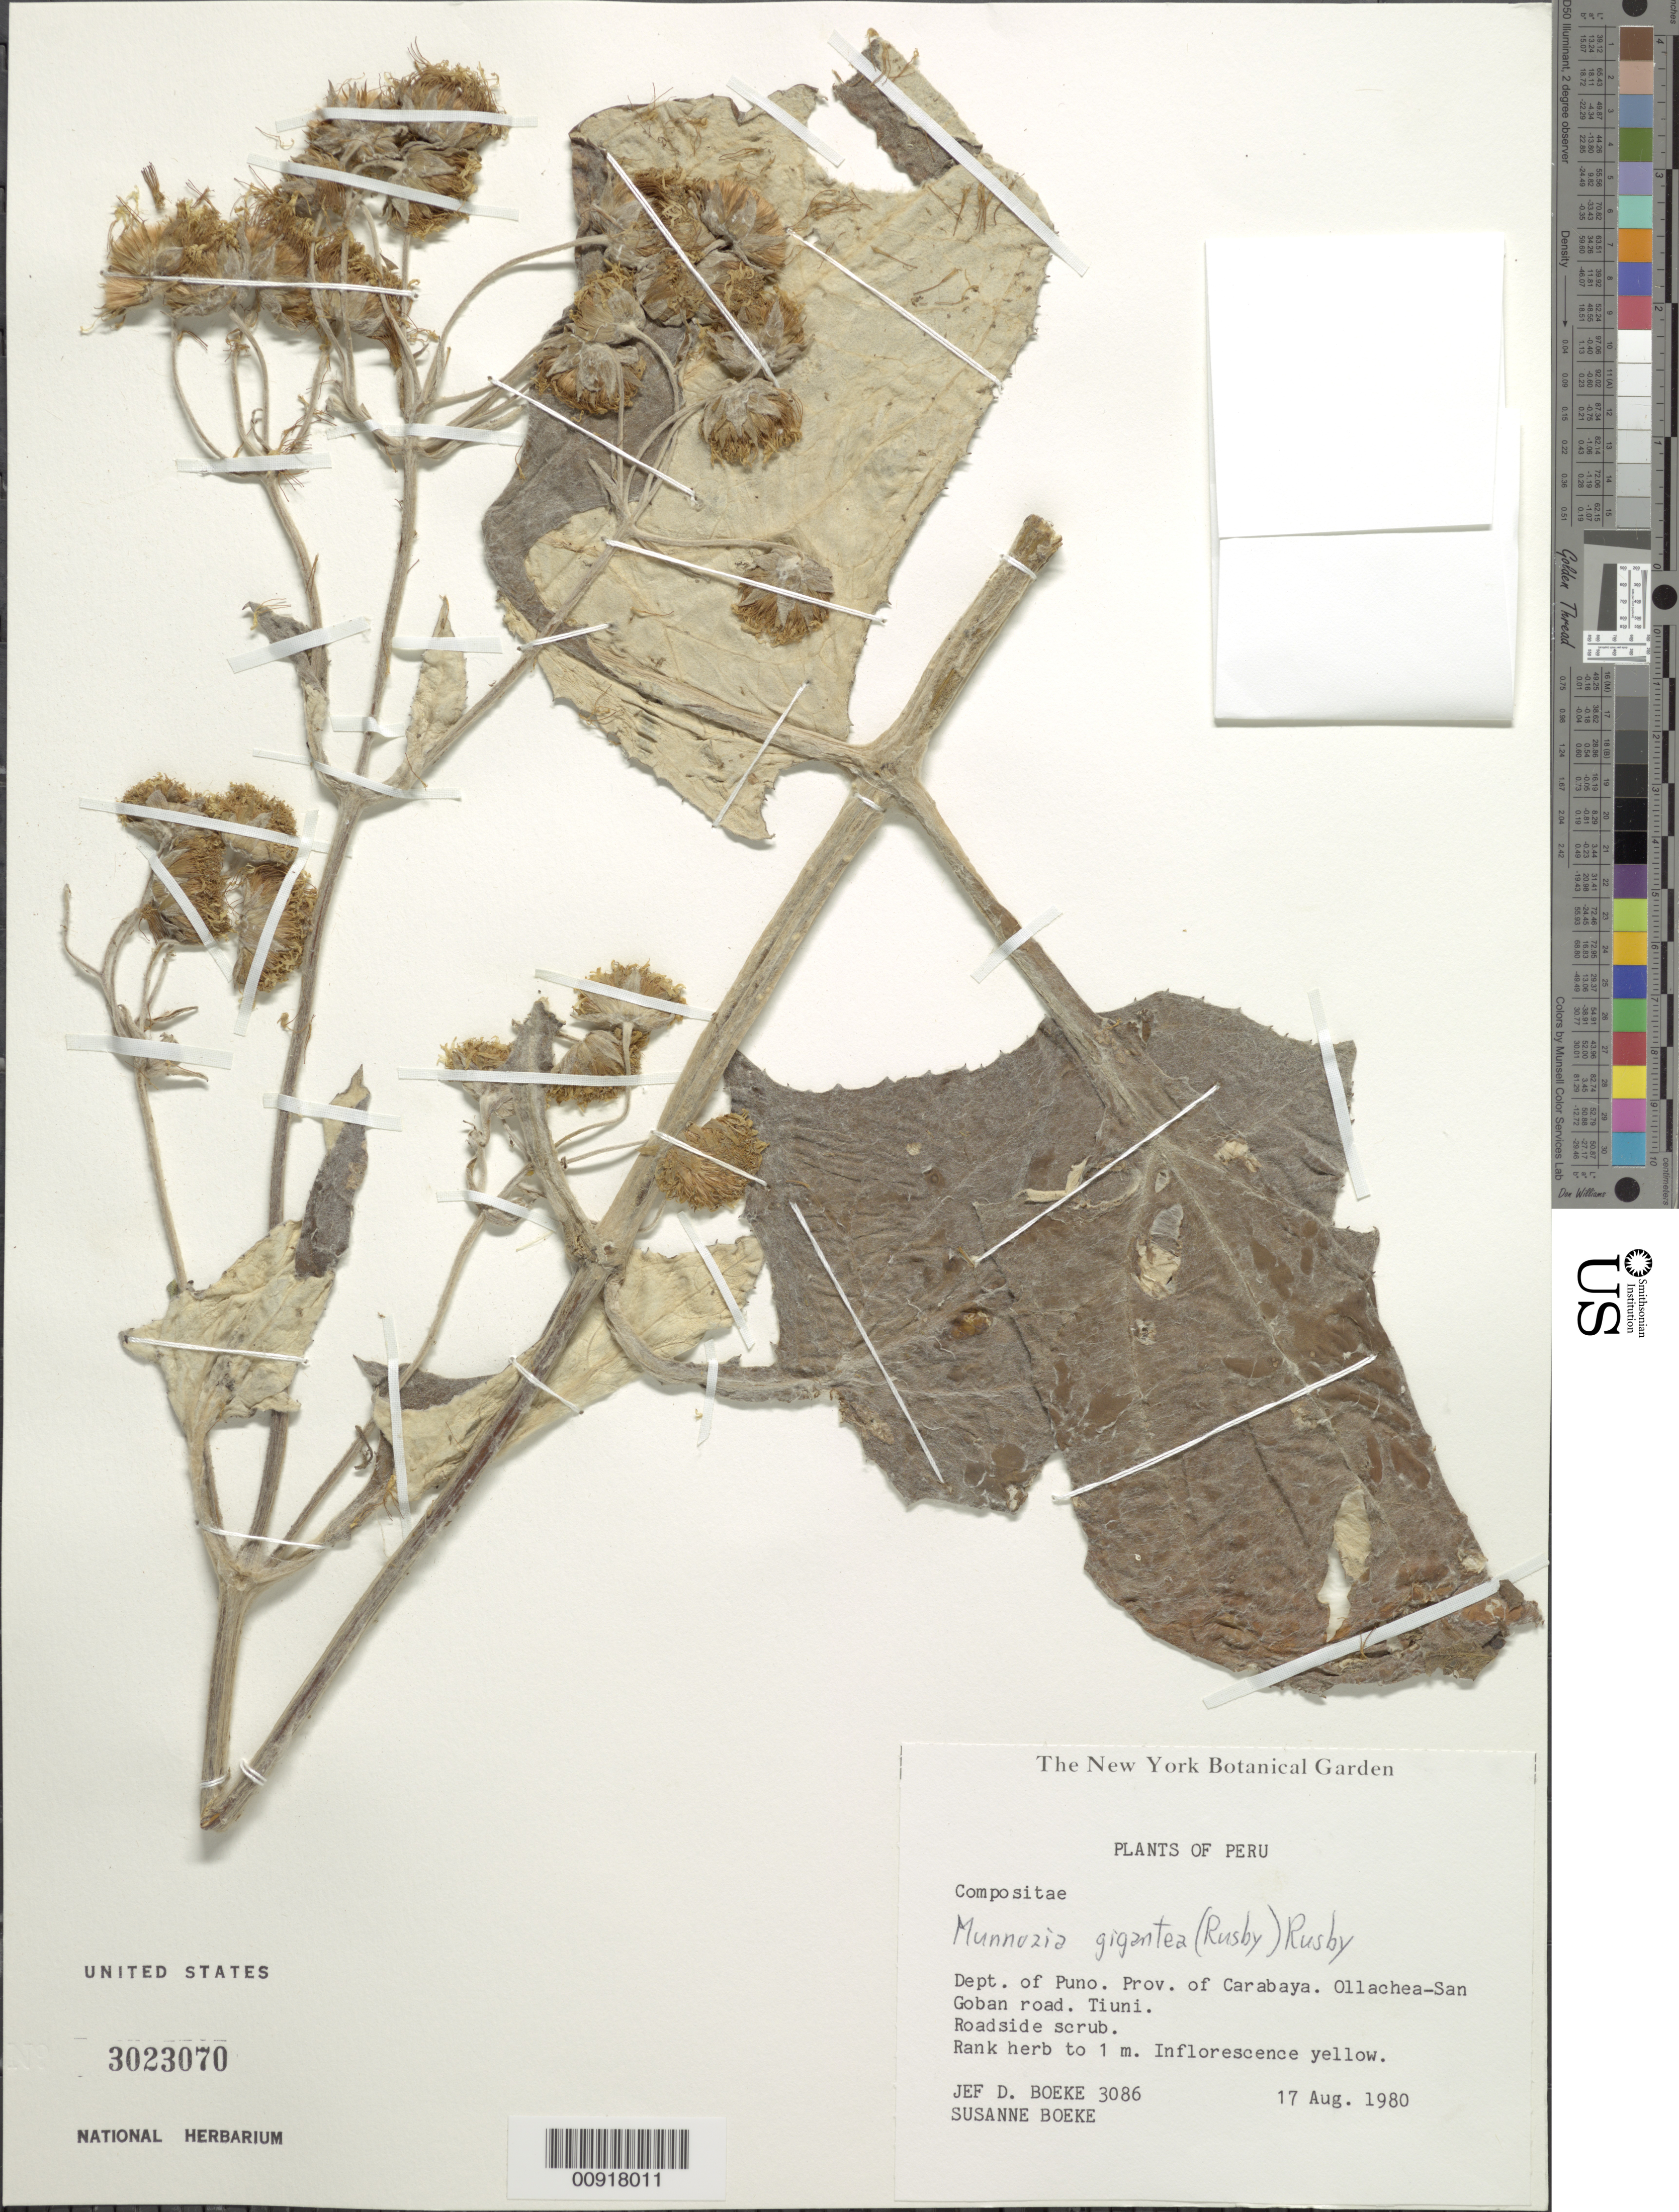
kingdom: Plantae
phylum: Tracheophyta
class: Magnoliopsida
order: Asterales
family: Asteraceae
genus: Munnozia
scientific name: Munnozia gigantea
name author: (Rusby) Rusby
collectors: J. D. Boeke & S. Boeke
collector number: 3086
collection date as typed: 17 August 1980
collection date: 1980-08-17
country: Peru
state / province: Puno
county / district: Carabaya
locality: Ollachea-San Goban road. Tiuni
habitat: Roadside scrub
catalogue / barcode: US 3023070